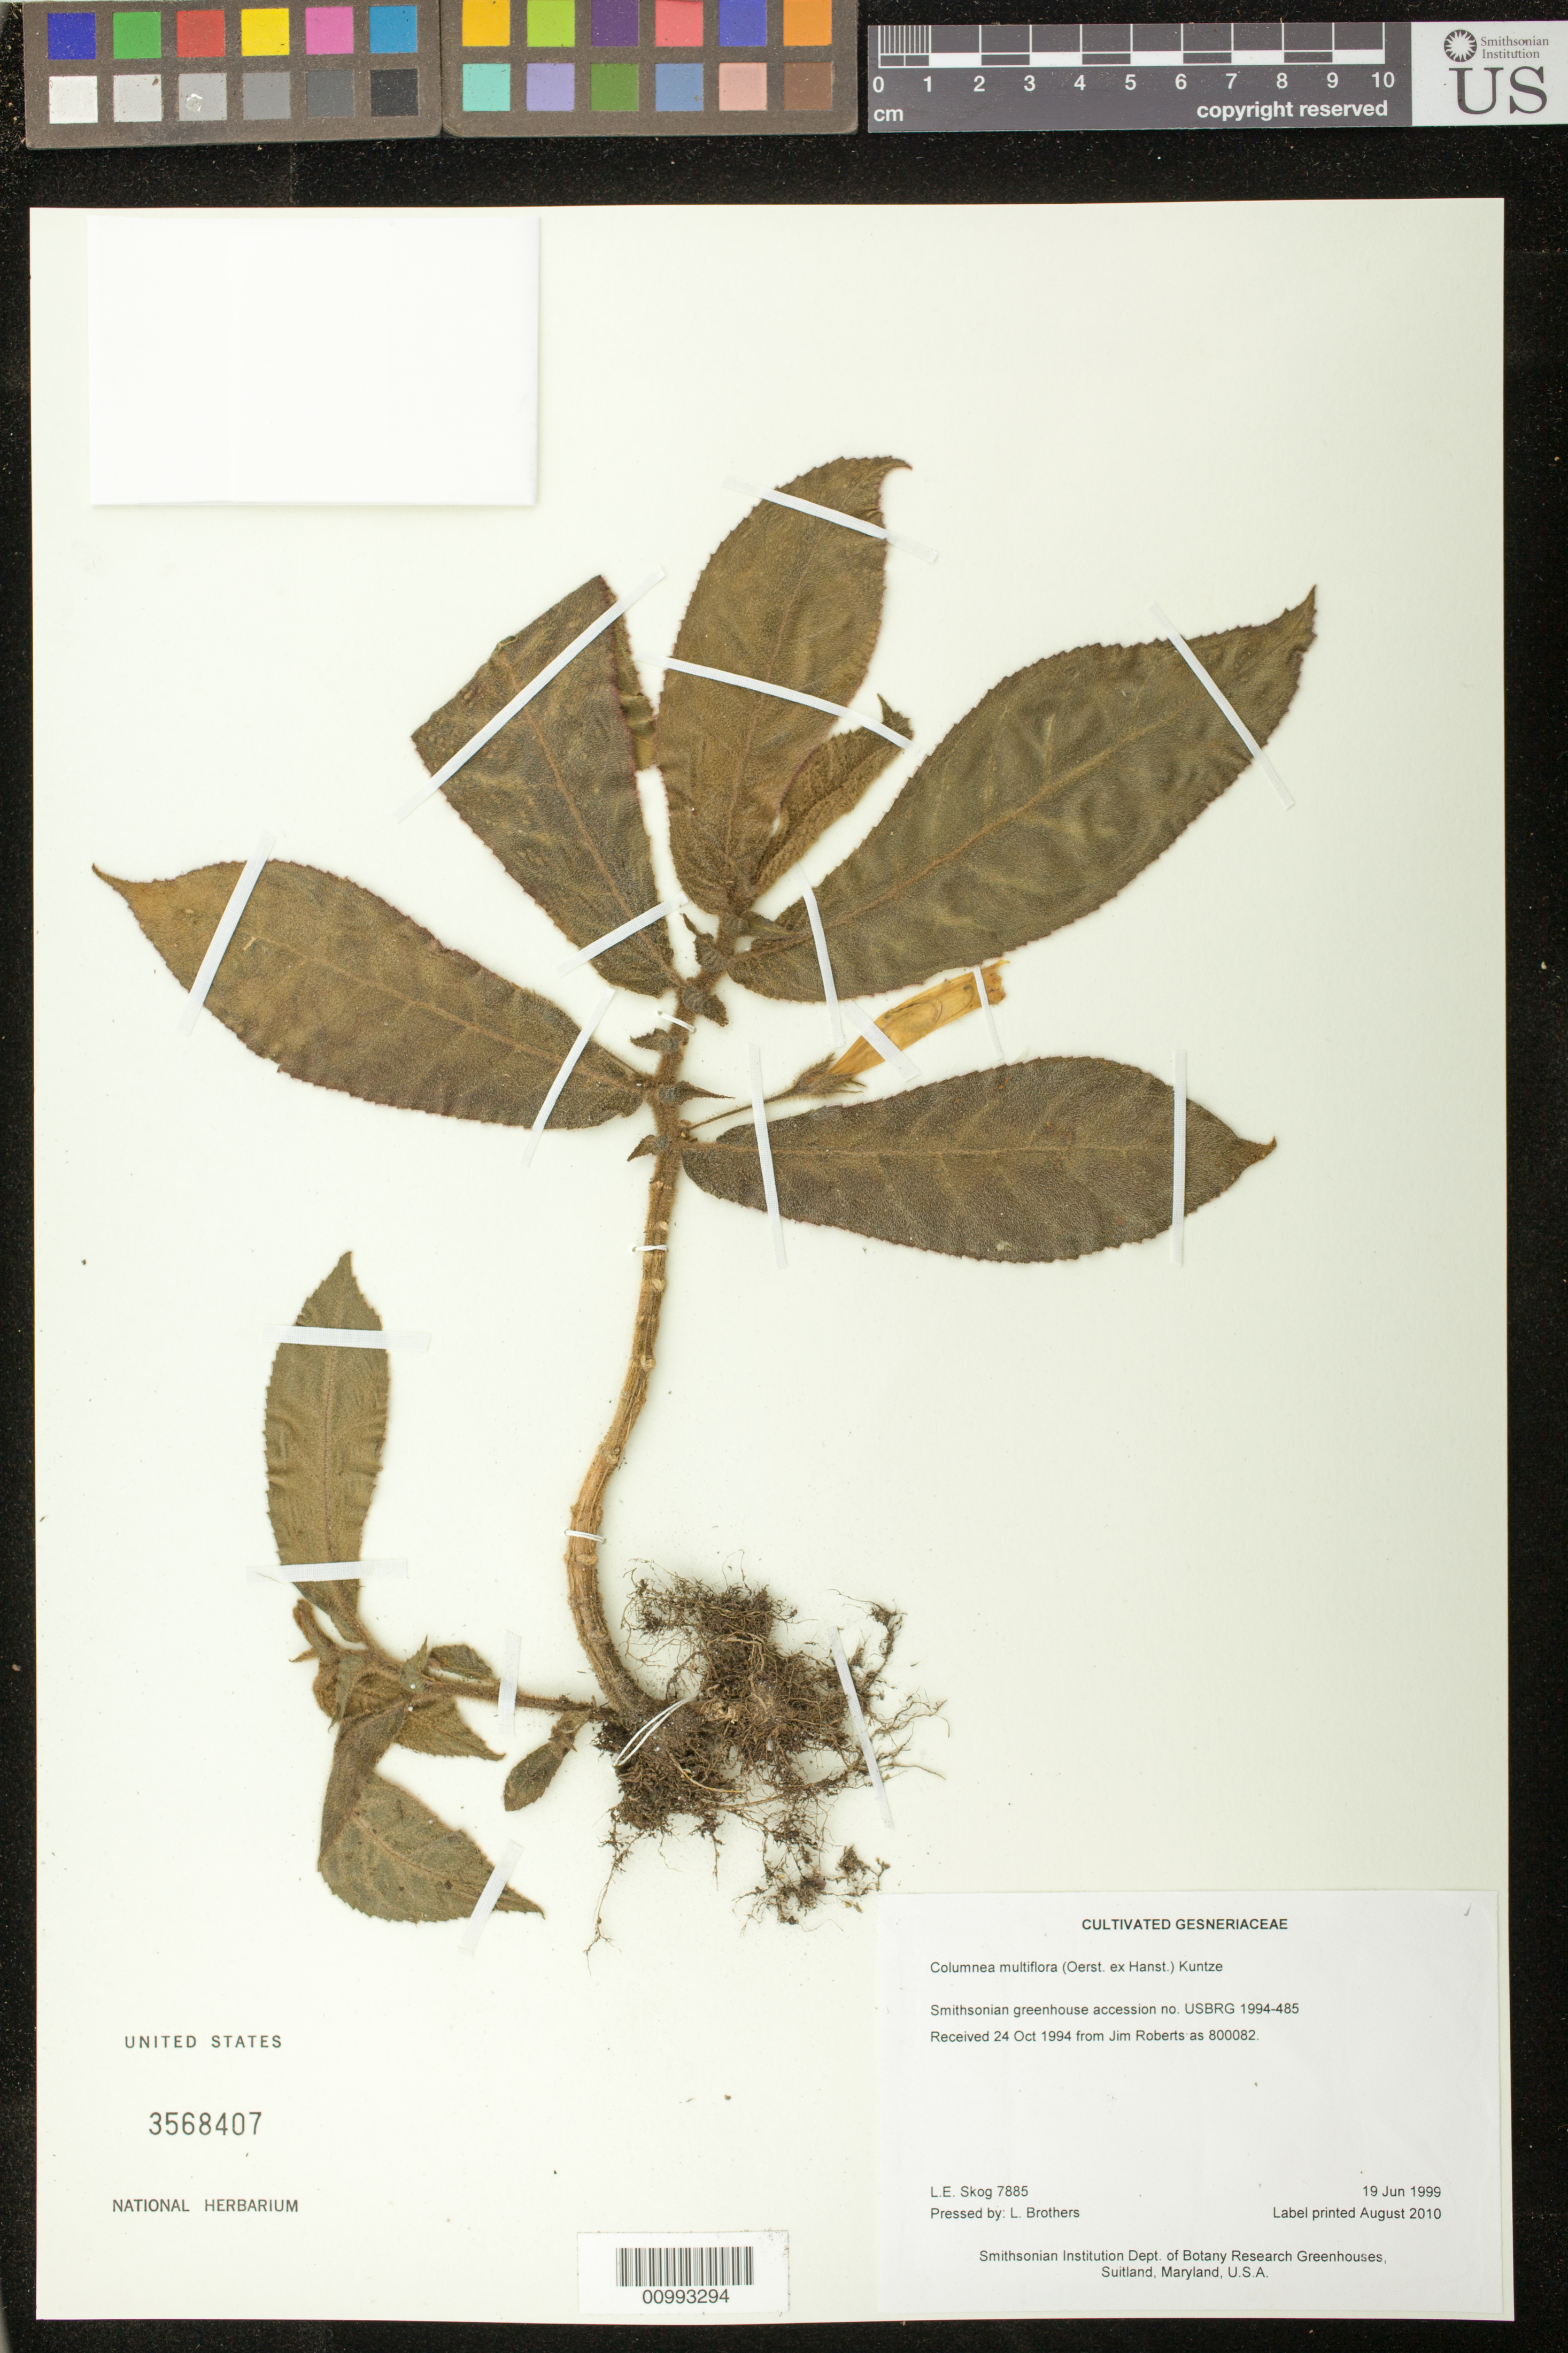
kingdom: Plantae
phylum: Tracheophyta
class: Magnoliopsida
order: Lamiales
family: Gesneriaceae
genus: Columnea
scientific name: Columnea multiflora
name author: (Oerst. ex Hanst.) Kuntze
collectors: L. E. Skog & L. Brothers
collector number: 7885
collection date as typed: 19 Jun 1999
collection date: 1999-06-19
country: United States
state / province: Maryland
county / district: Prince George's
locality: Smithsonian Institution Dept. of Botany Research Greenhouses, Suitland, Maryland, U.S.A.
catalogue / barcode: US 3568407